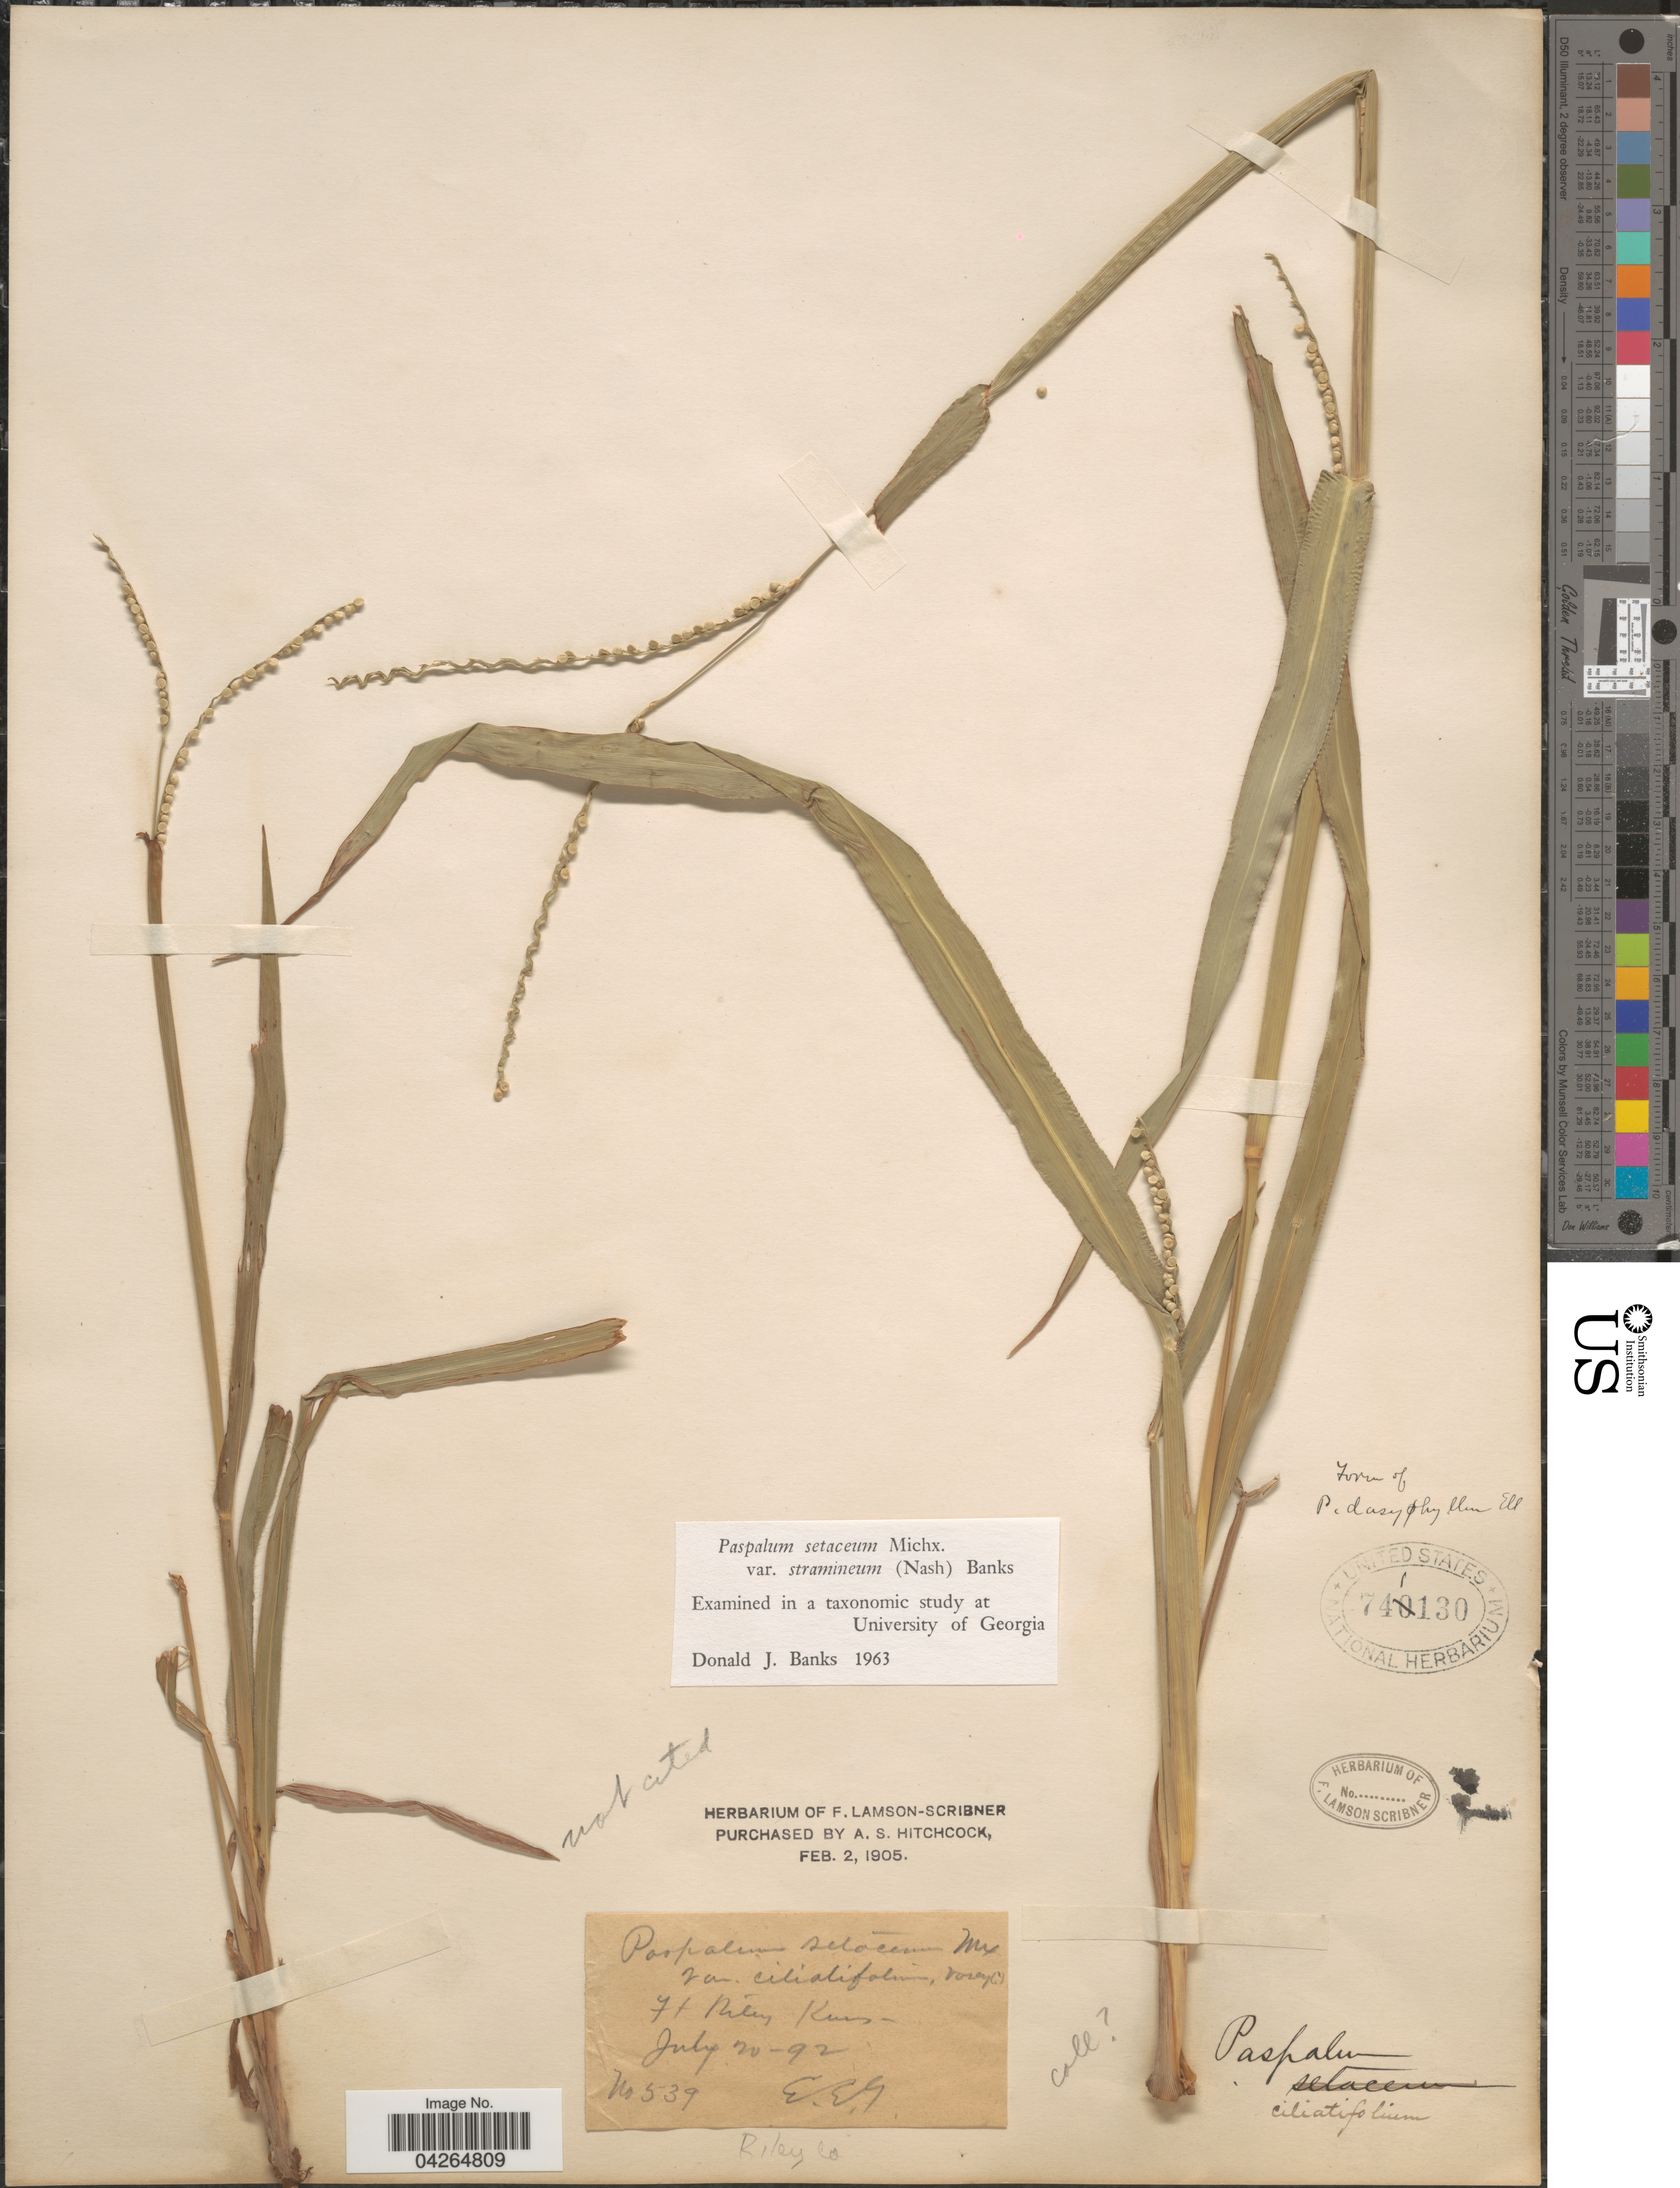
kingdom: Plantae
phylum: Tracheophyta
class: Liliopsida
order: Poales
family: Poaceae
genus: Paspalum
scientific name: Paspalum setaceum var. stramineum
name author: (Nash) D.J. Banks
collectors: E. S.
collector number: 539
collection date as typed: Transcribed d/m/y: 20/7/92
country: United States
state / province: Kansas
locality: Riley Co. Ft. Riley.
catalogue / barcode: US 741130